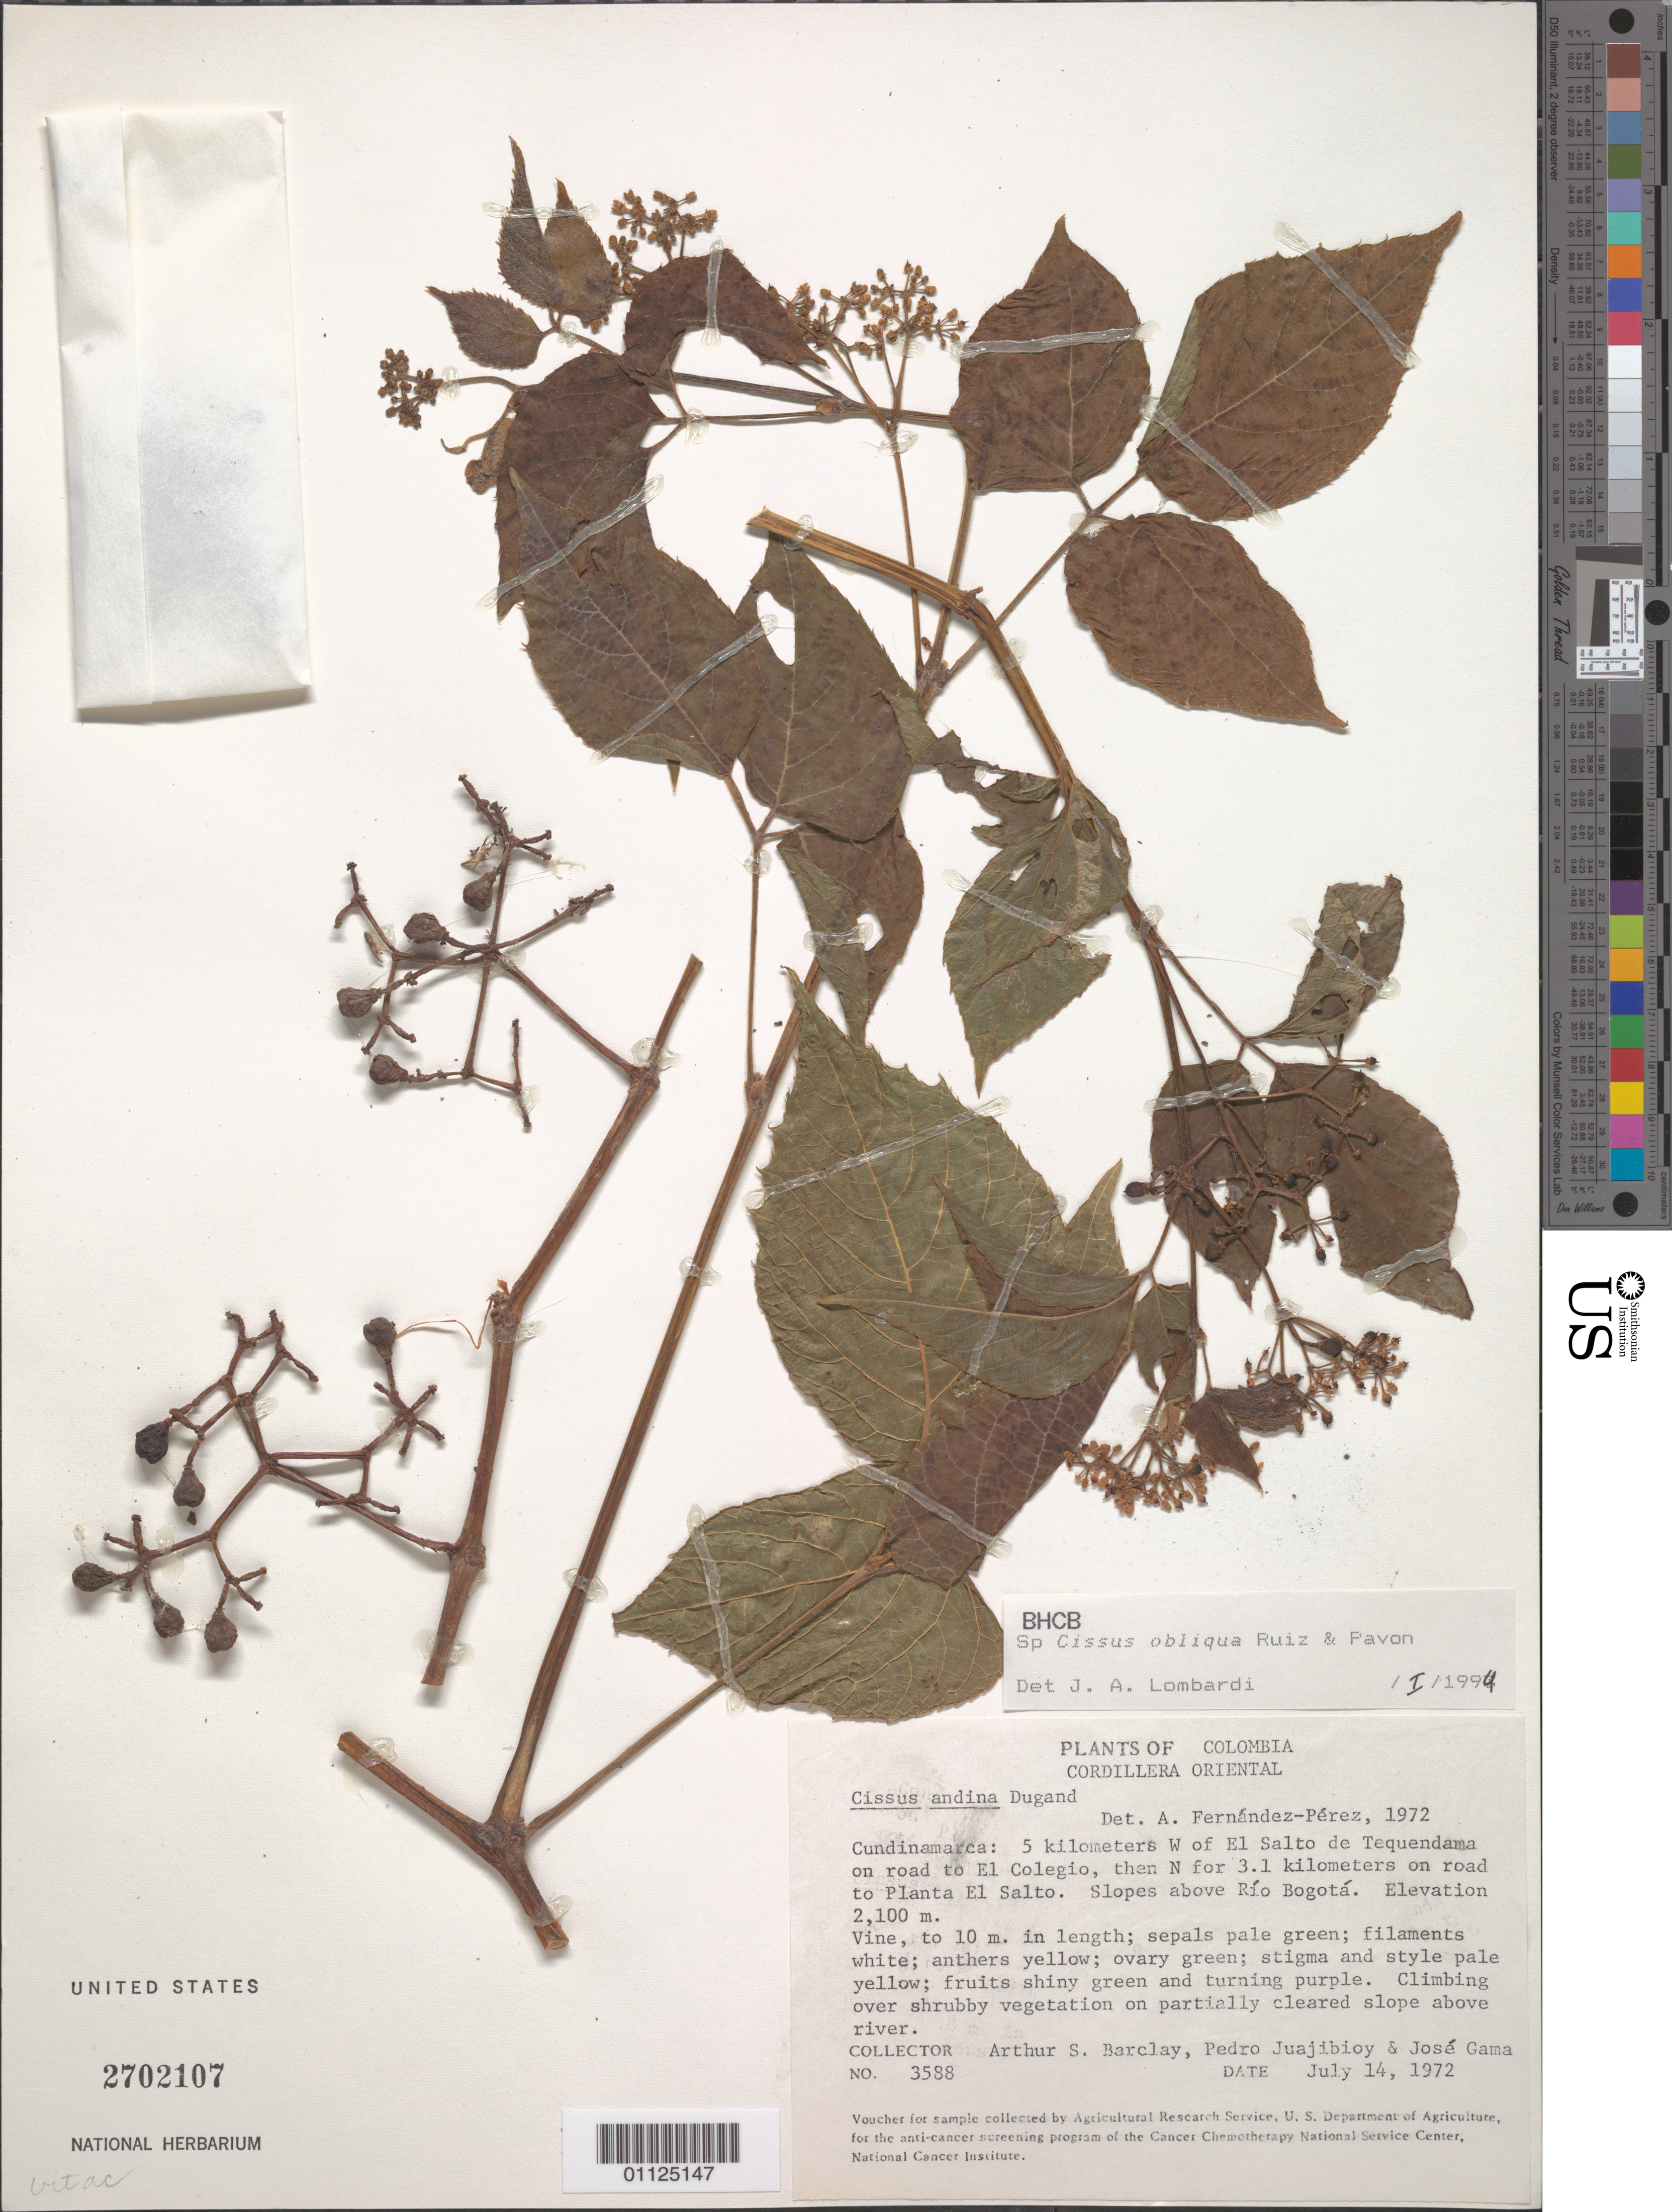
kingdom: Plantae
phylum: Tracheophyta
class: Magnoliopsida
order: Vitales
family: Vitaceae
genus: Cissus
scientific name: Cissus obliqua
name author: Ruiz & Pav.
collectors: A. S. Barclay, P. Juajibioy & J. Gama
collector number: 3588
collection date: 1972-07-14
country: Colombia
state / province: Cundinamarca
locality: Cundinamarca: 5 km W of El Salto de Tequendama on road to El Colegio, then N for 3.1 km on road to Planta El Salto. Slopes above Rio Bogota.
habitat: Vine. Climbing over shrubby vegetation on partially cleared slope above river.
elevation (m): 2100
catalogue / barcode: US 2702107